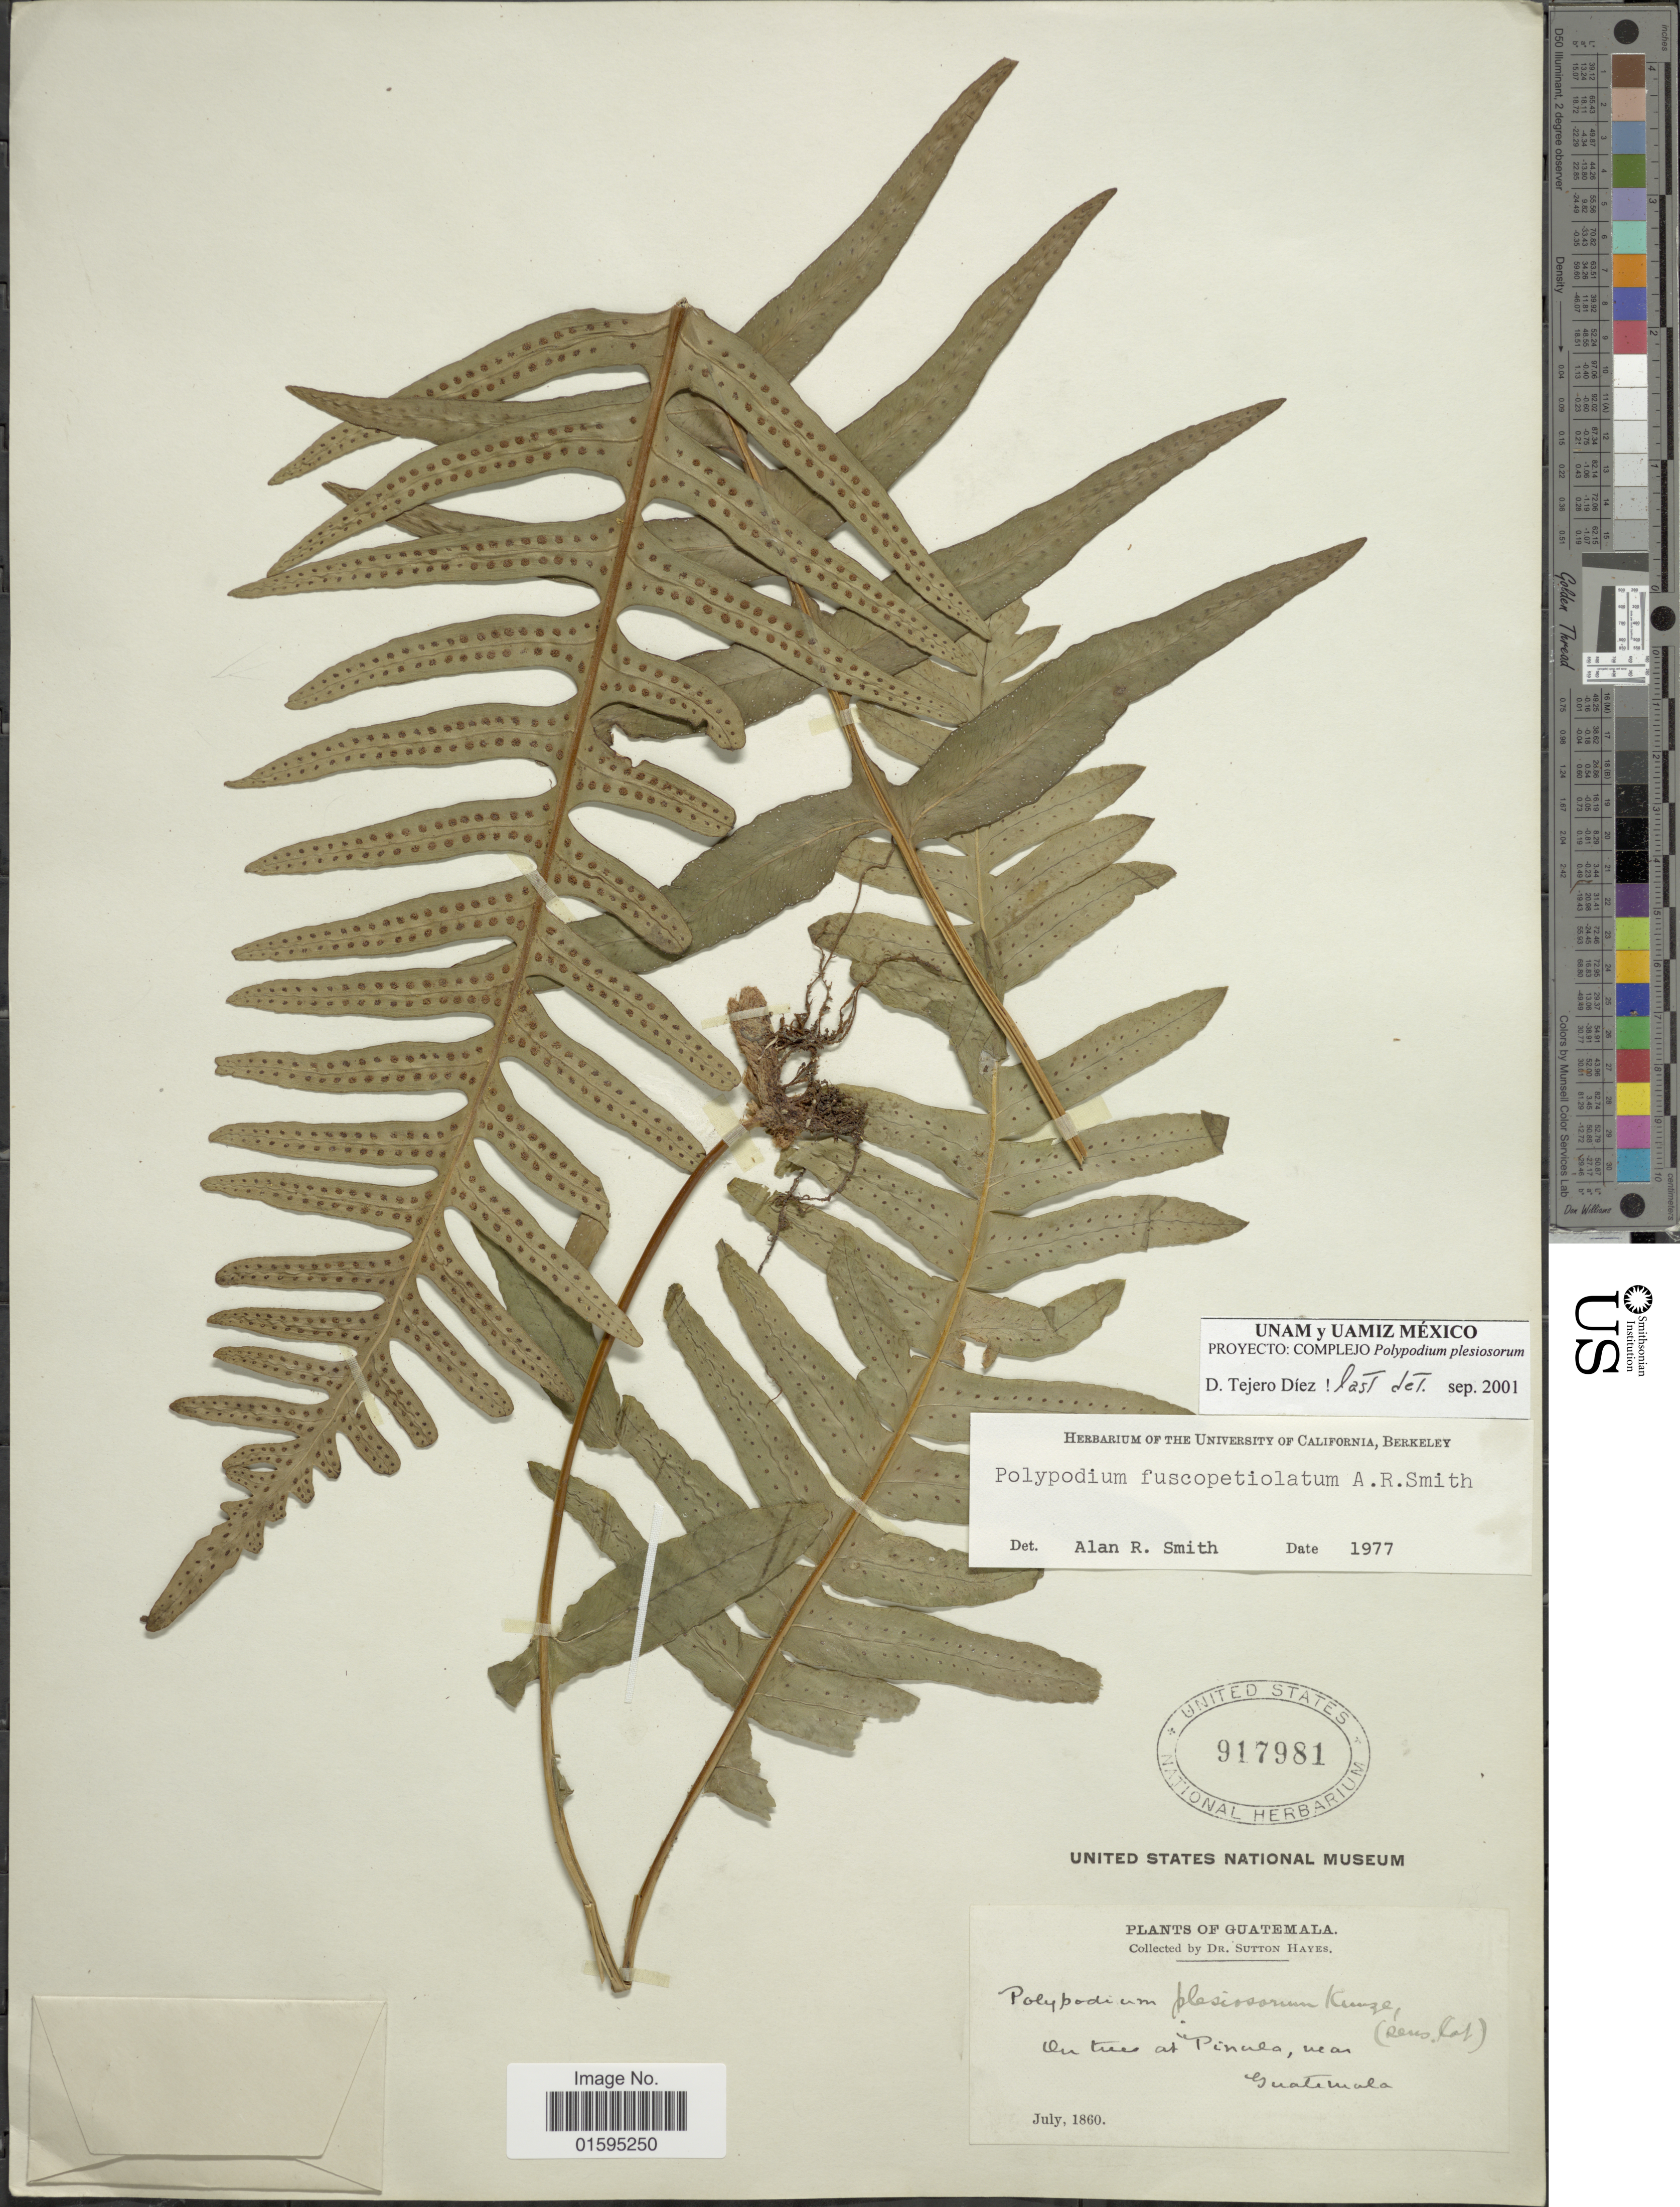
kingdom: Plantae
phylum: Tracheophyta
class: Polypodiopsida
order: Polypodiales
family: Polypodiaceae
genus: Polypodium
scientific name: Polypodium fuscopetiolatum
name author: A.R. Sm.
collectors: S. Hayes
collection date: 1860-07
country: Guatemala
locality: On trees at Pinula, near Guatemala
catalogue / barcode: US 917981